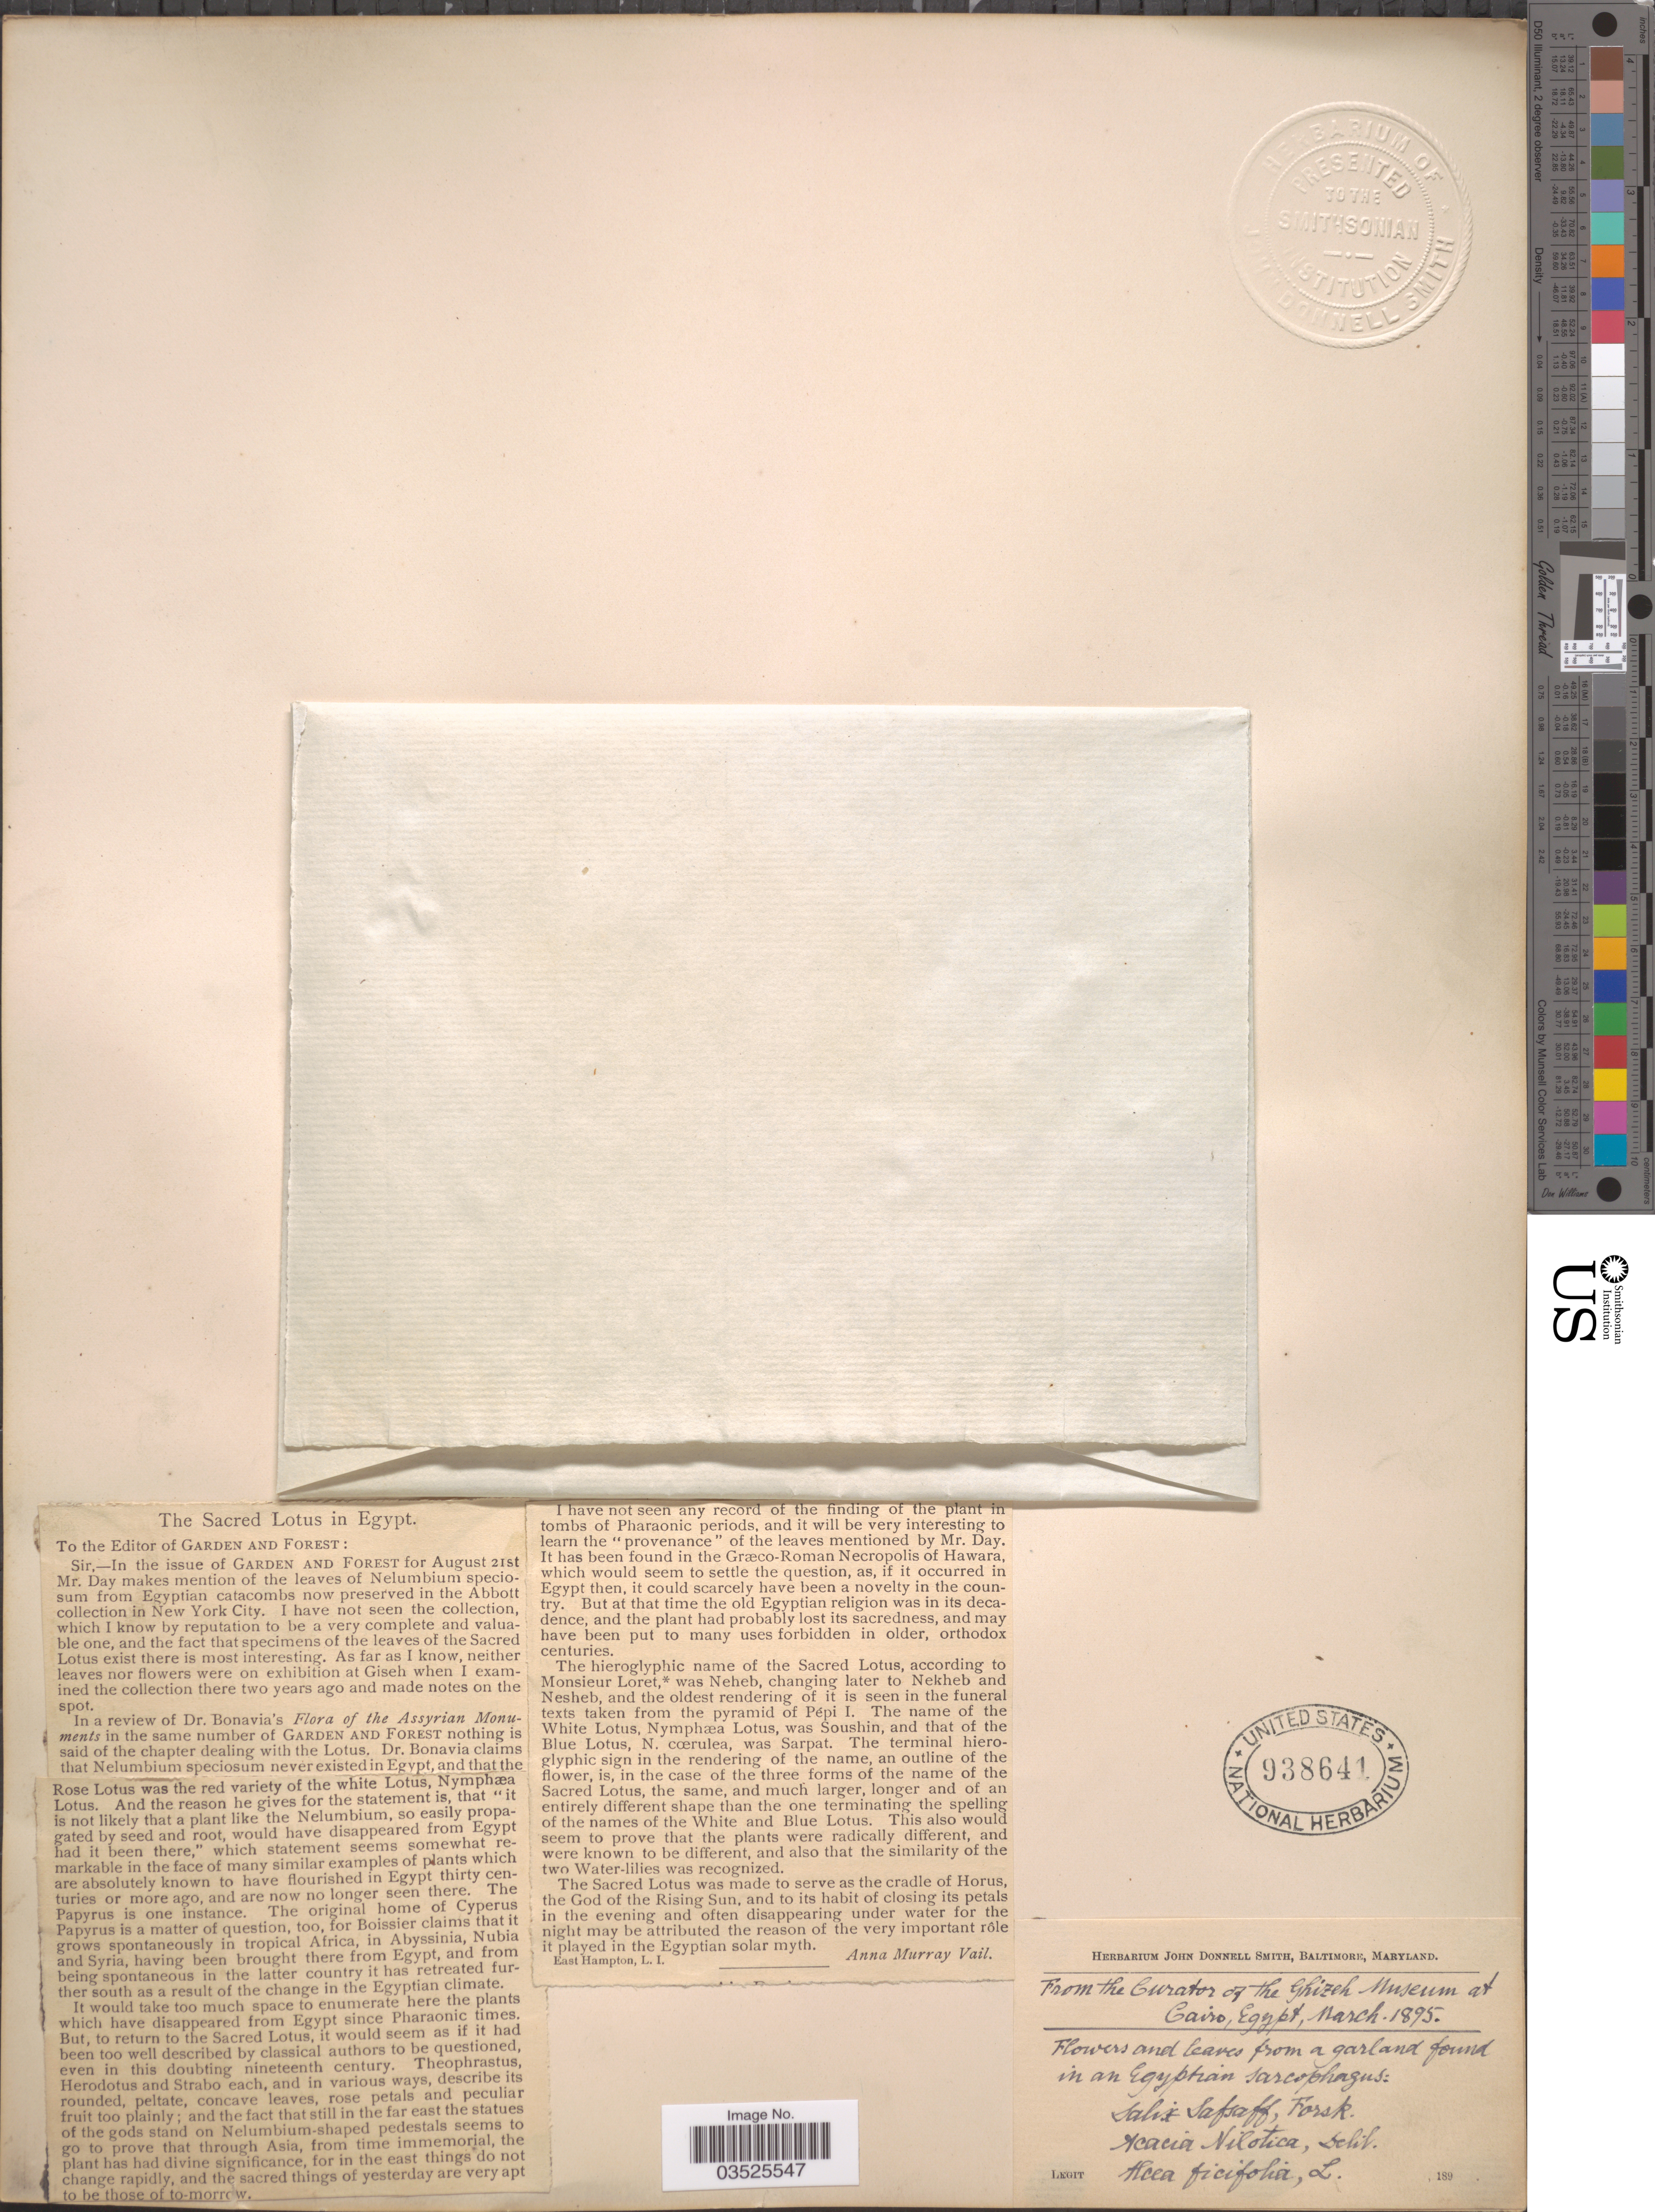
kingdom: Plantae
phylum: Tracheophyta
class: Magnoliopsida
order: Malpighiales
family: Salicaceae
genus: Salix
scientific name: Salix safsaf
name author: Forssk.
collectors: ex Herb. John Donnell Smith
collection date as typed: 189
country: Egypt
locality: "From the curator of the Ghizeh Museum at Cairo, Egypt, March, 1895. Flowers and leaves from a garland found in an Egyptian sarcophagus"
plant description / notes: "From the curator of the Ghizeh Museum at Cairo, Egypt, March, 1895. Flowers and leaves from a garland found in an Egyptian sarcophagus: Salix safsaf Forssk.; Acacia nilotica Delil.; Alcea ficifolia L."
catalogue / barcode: US 938641